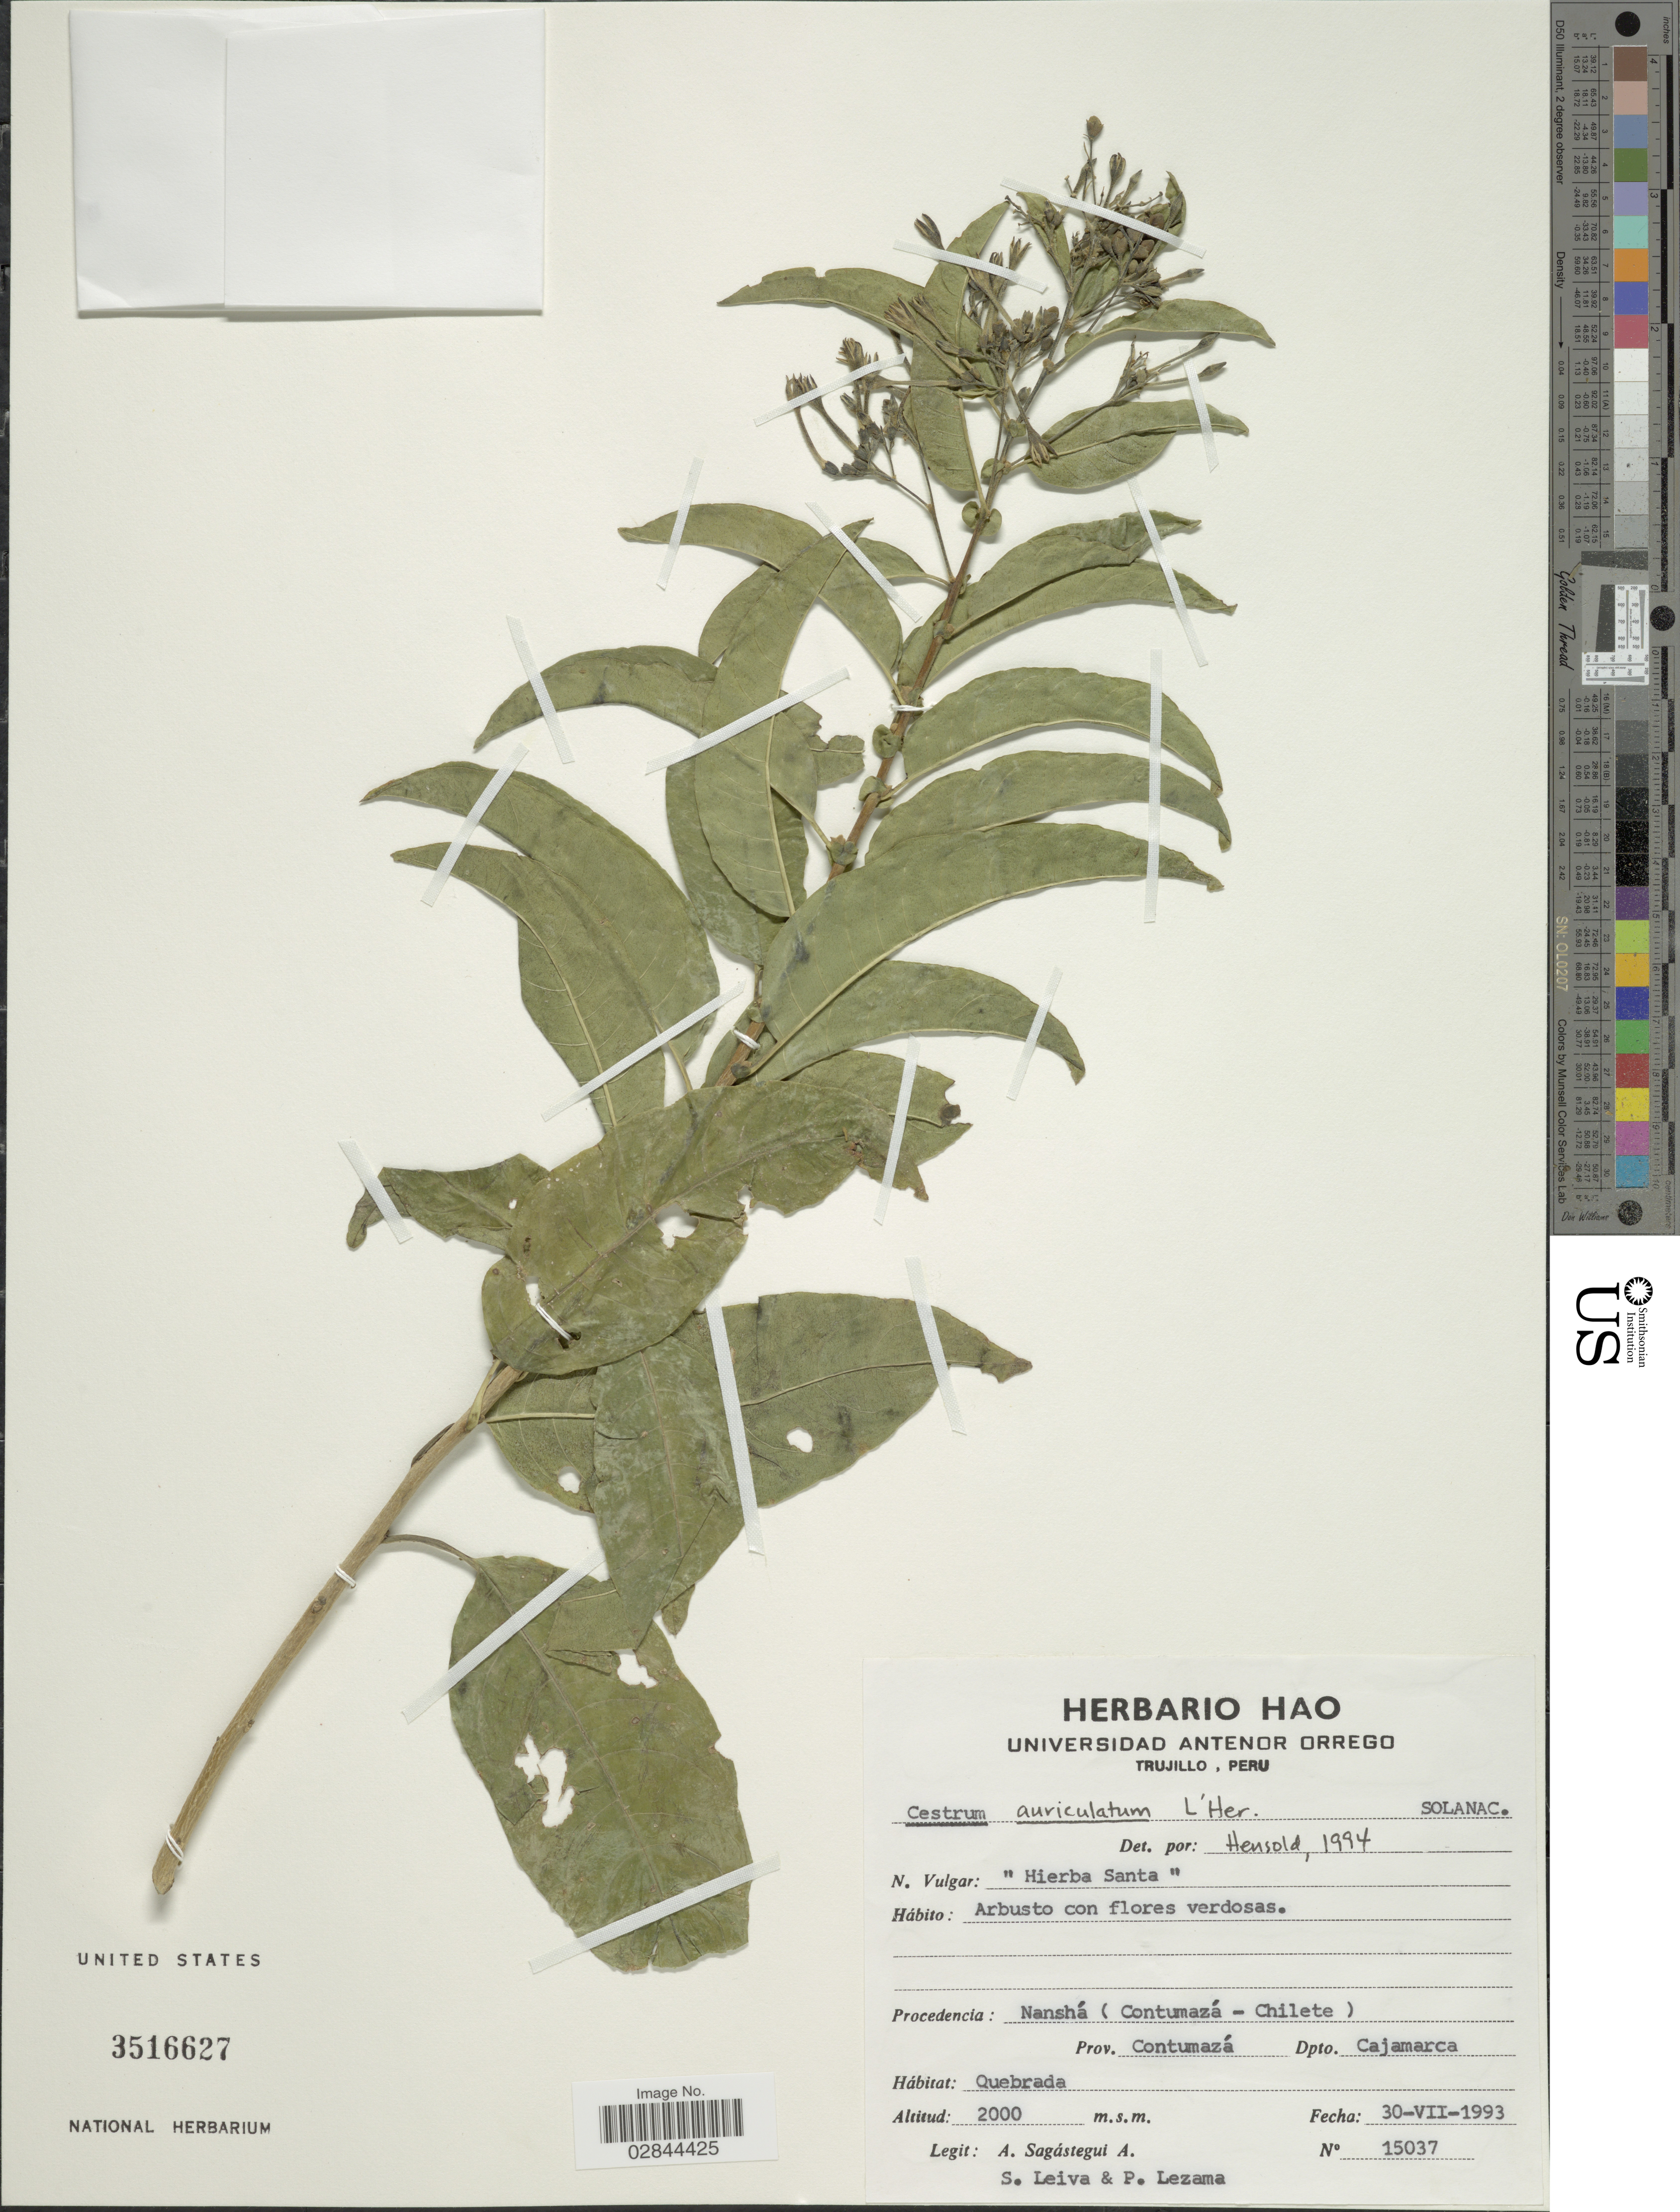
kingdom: Plantae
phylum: Tracheophyta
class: Magnoliopsida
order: Solanales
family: Solanaceae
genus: Cestrum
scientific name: Cestrum auriculatum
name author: L'Hér.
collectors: A. Sagástegui A., S. Leiva & P. Lezama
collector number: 15037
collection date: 1993-07-30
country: Peru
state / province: Cajamarca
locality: Procedencia: Nanshá (Contumazá-Chilete). Prov. Contumazá Dpto. Cajamarca.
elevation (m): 2000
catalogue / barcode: US 3516627